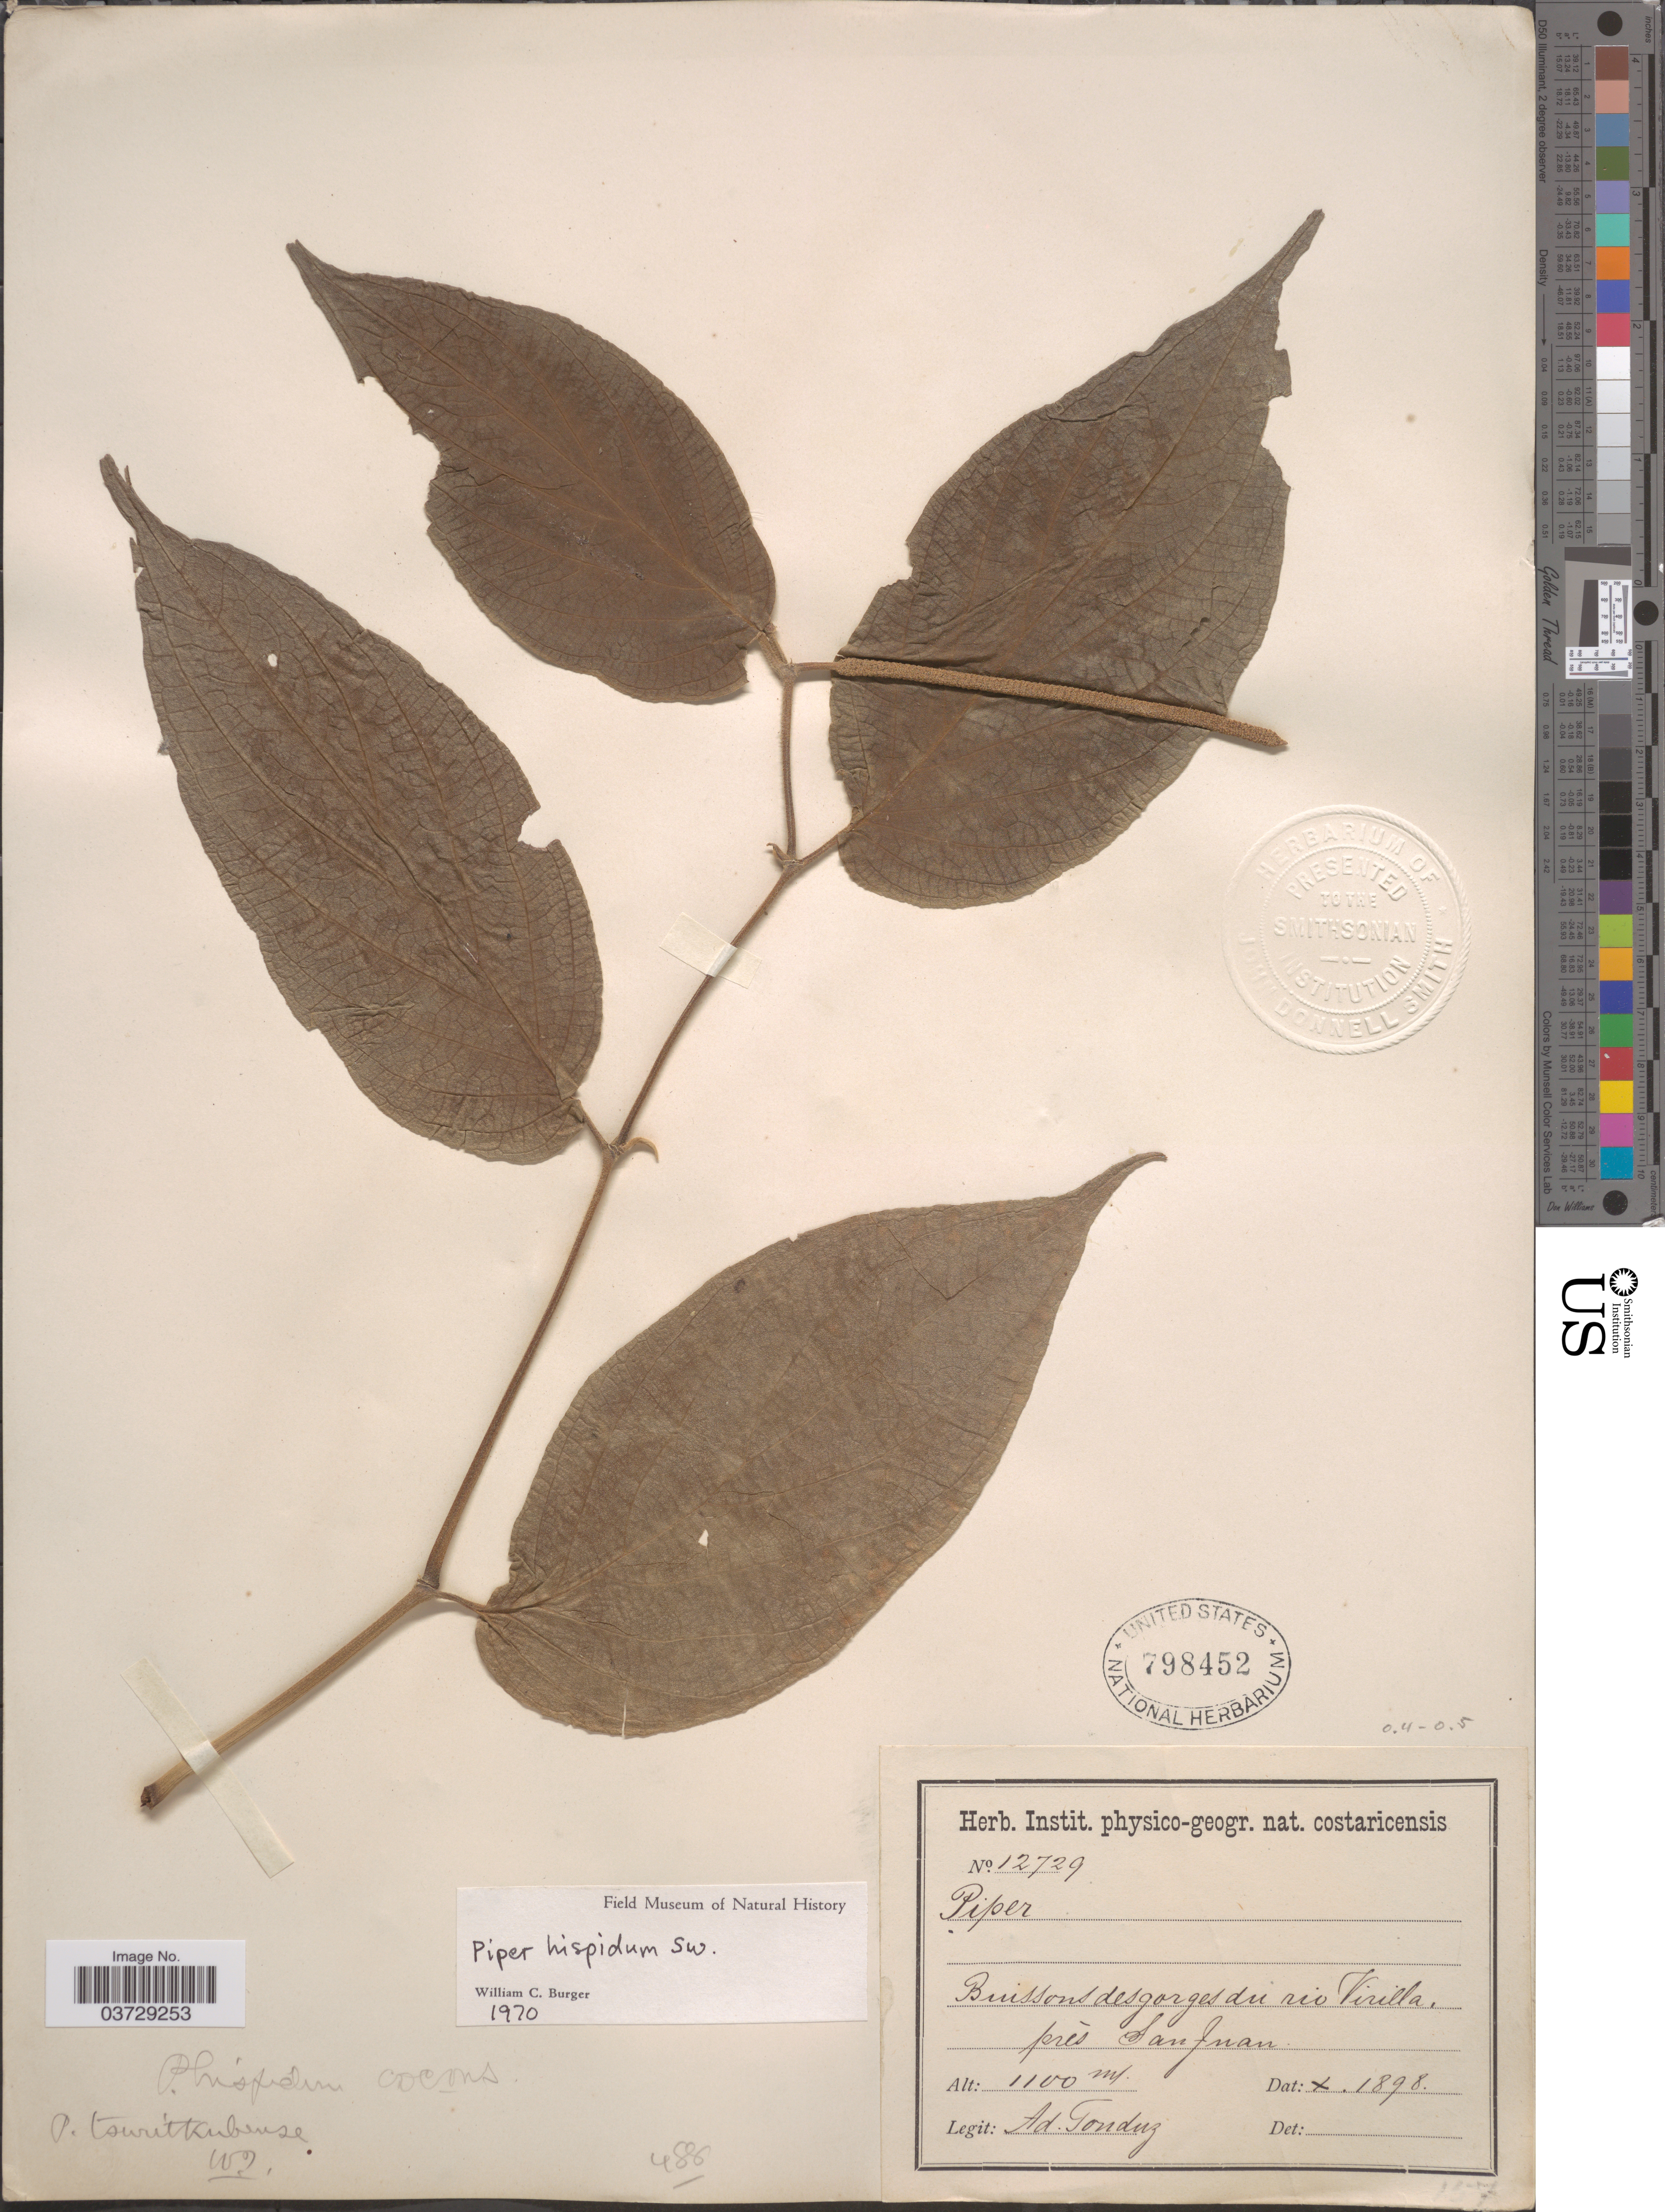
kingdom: Plantae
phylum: Tracheophyta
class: Magnoliopsida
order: Piperales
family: Piperaceae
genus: Piper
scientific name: Piper hispidum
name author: Sw.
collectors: A. Tonduz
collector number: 12729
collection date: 1898-10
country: Costa Rica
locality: Buissons des gorges du rio Virilla, près San Juan.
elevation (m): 1100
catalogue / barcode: US 798452